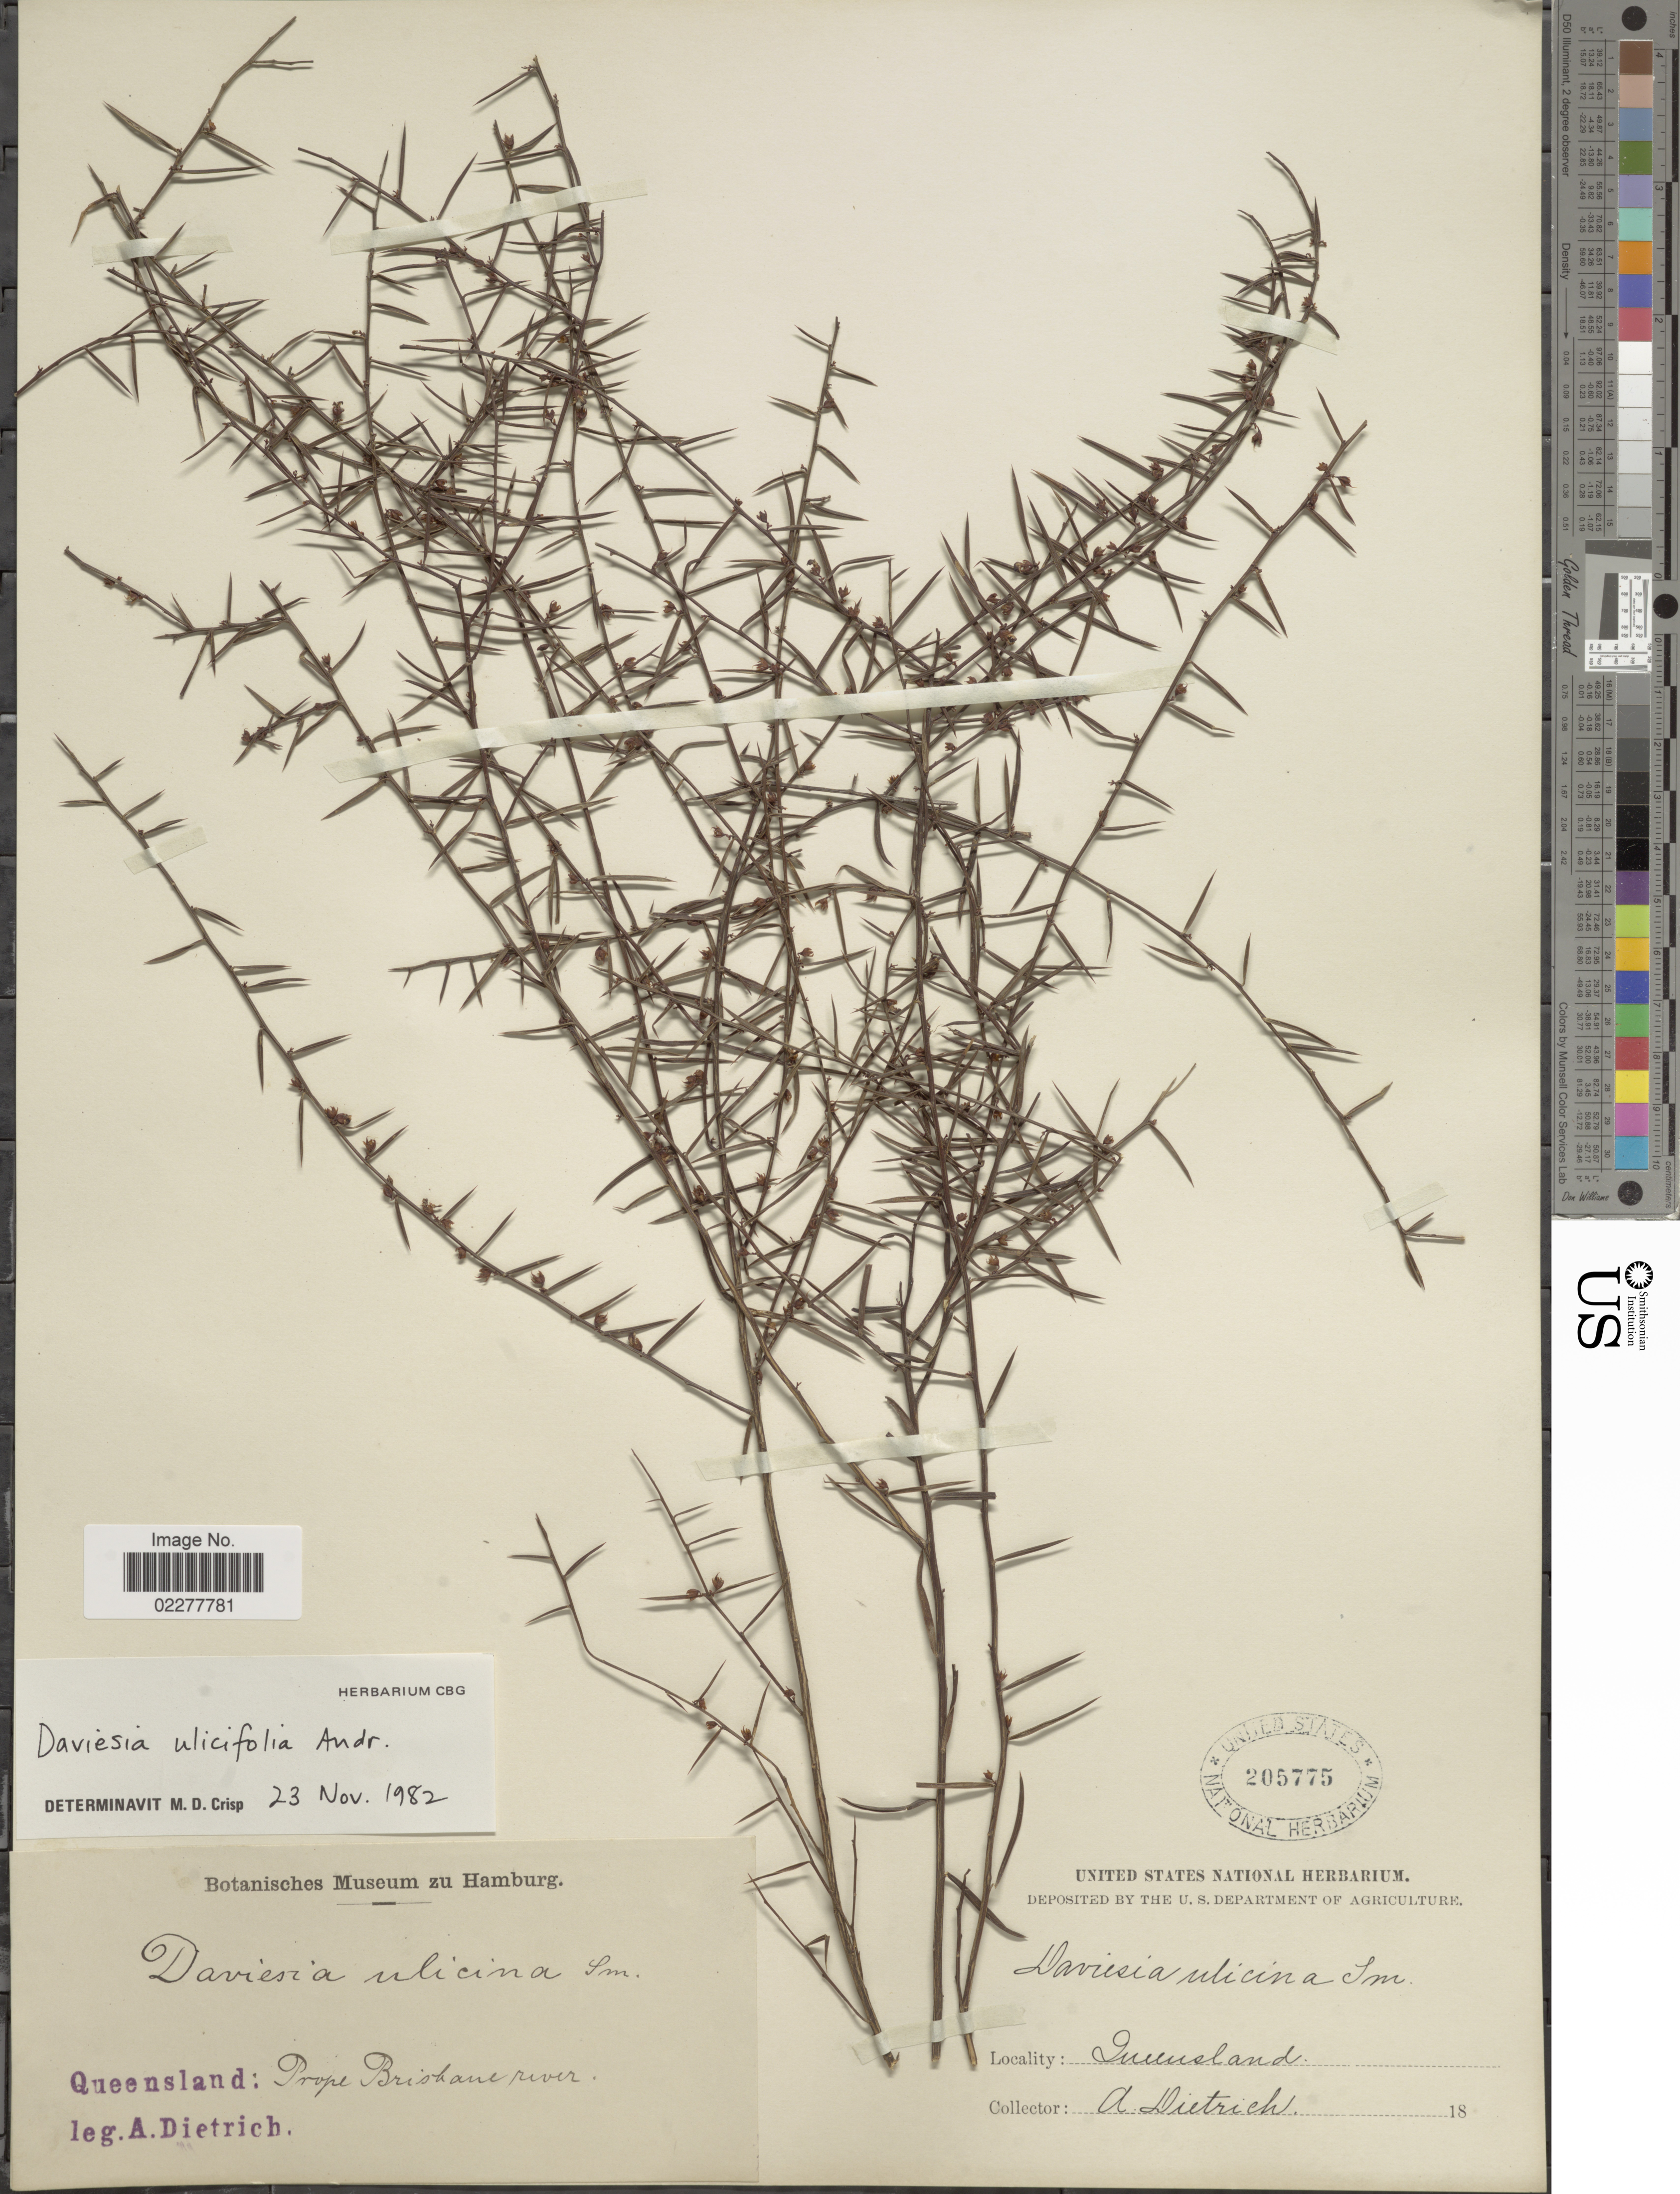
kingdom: Plantae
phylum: Tracheophyta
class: Magnoliopsida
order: Fabales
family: Fabaceae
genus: Daviesia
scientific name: Daviesia ulicifolia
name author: Andrews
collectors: A. Dietrich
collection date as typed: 18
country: Australia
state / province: Queensland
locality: Prope Brisbane river.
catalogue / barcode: US 205775